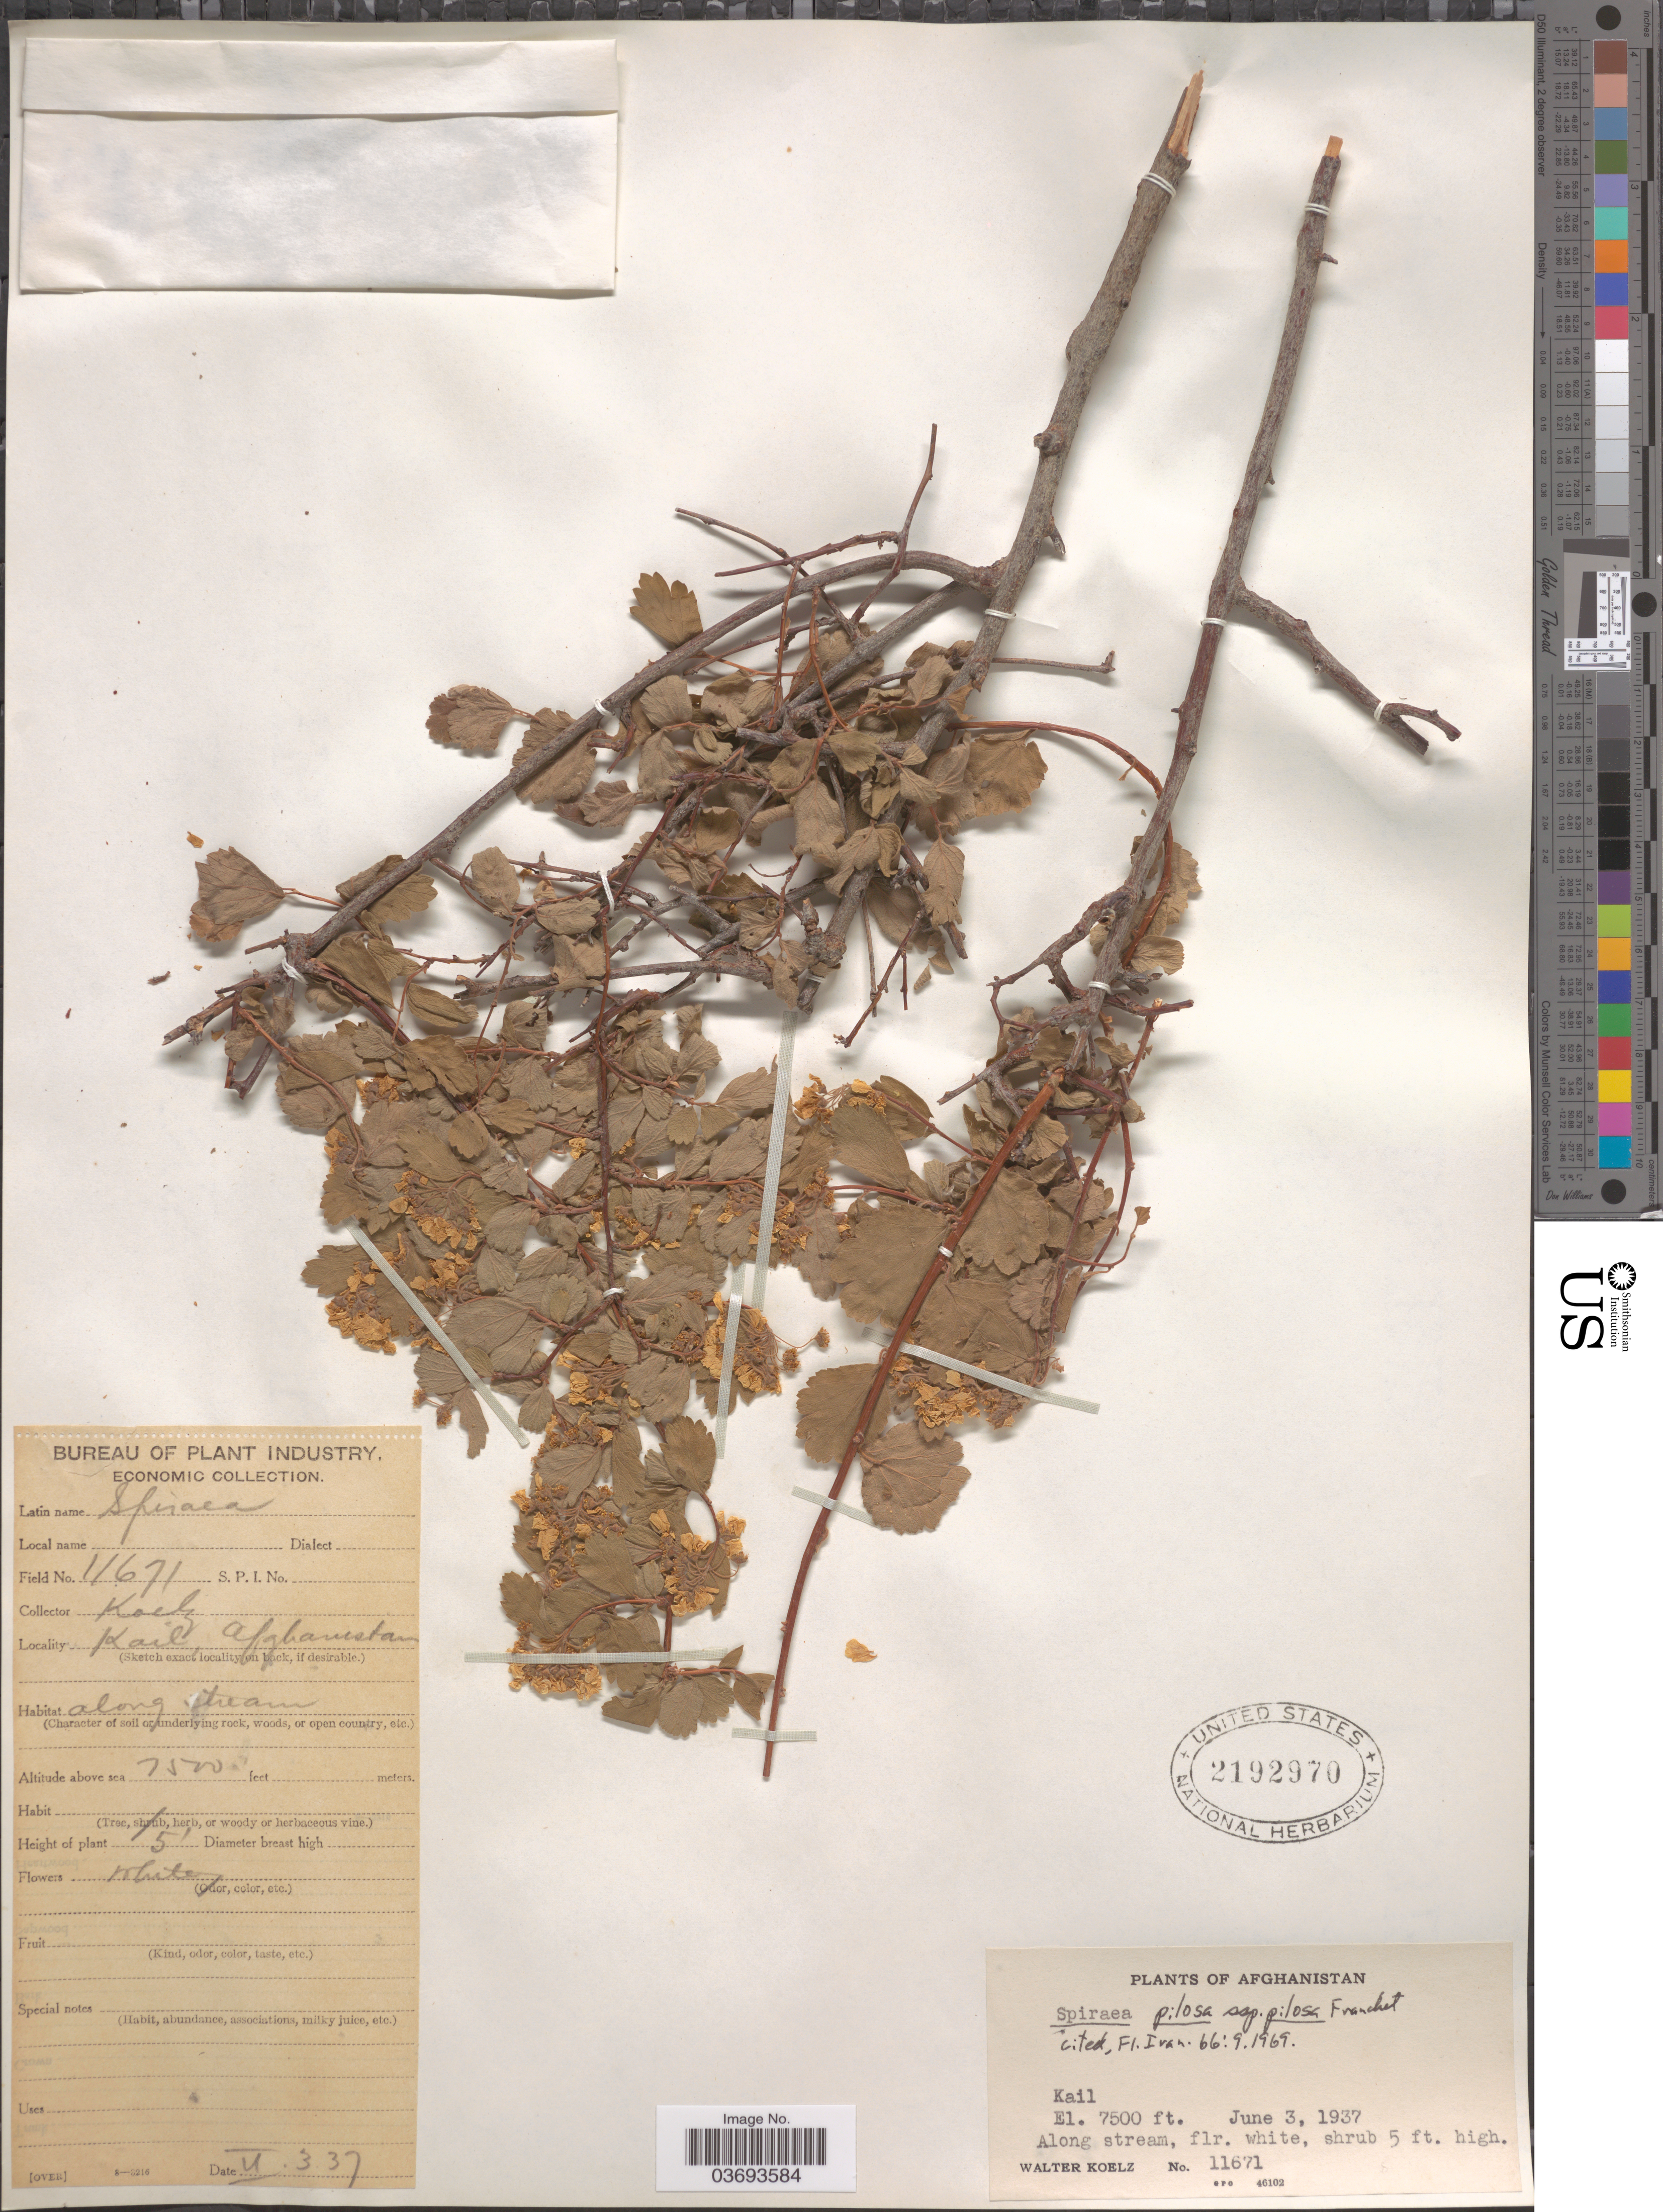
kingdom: Plantae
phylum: Tracheophyta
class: Magnoliopsida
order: Rosales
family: Rosaceae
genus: Spiraea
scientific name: Spiraea pilosa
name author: Franch.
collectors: W. N. Koelz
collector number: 11671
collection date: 1937-06-03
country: Afghanistan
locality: Kail.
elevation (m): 2286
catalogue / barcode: US 2192970